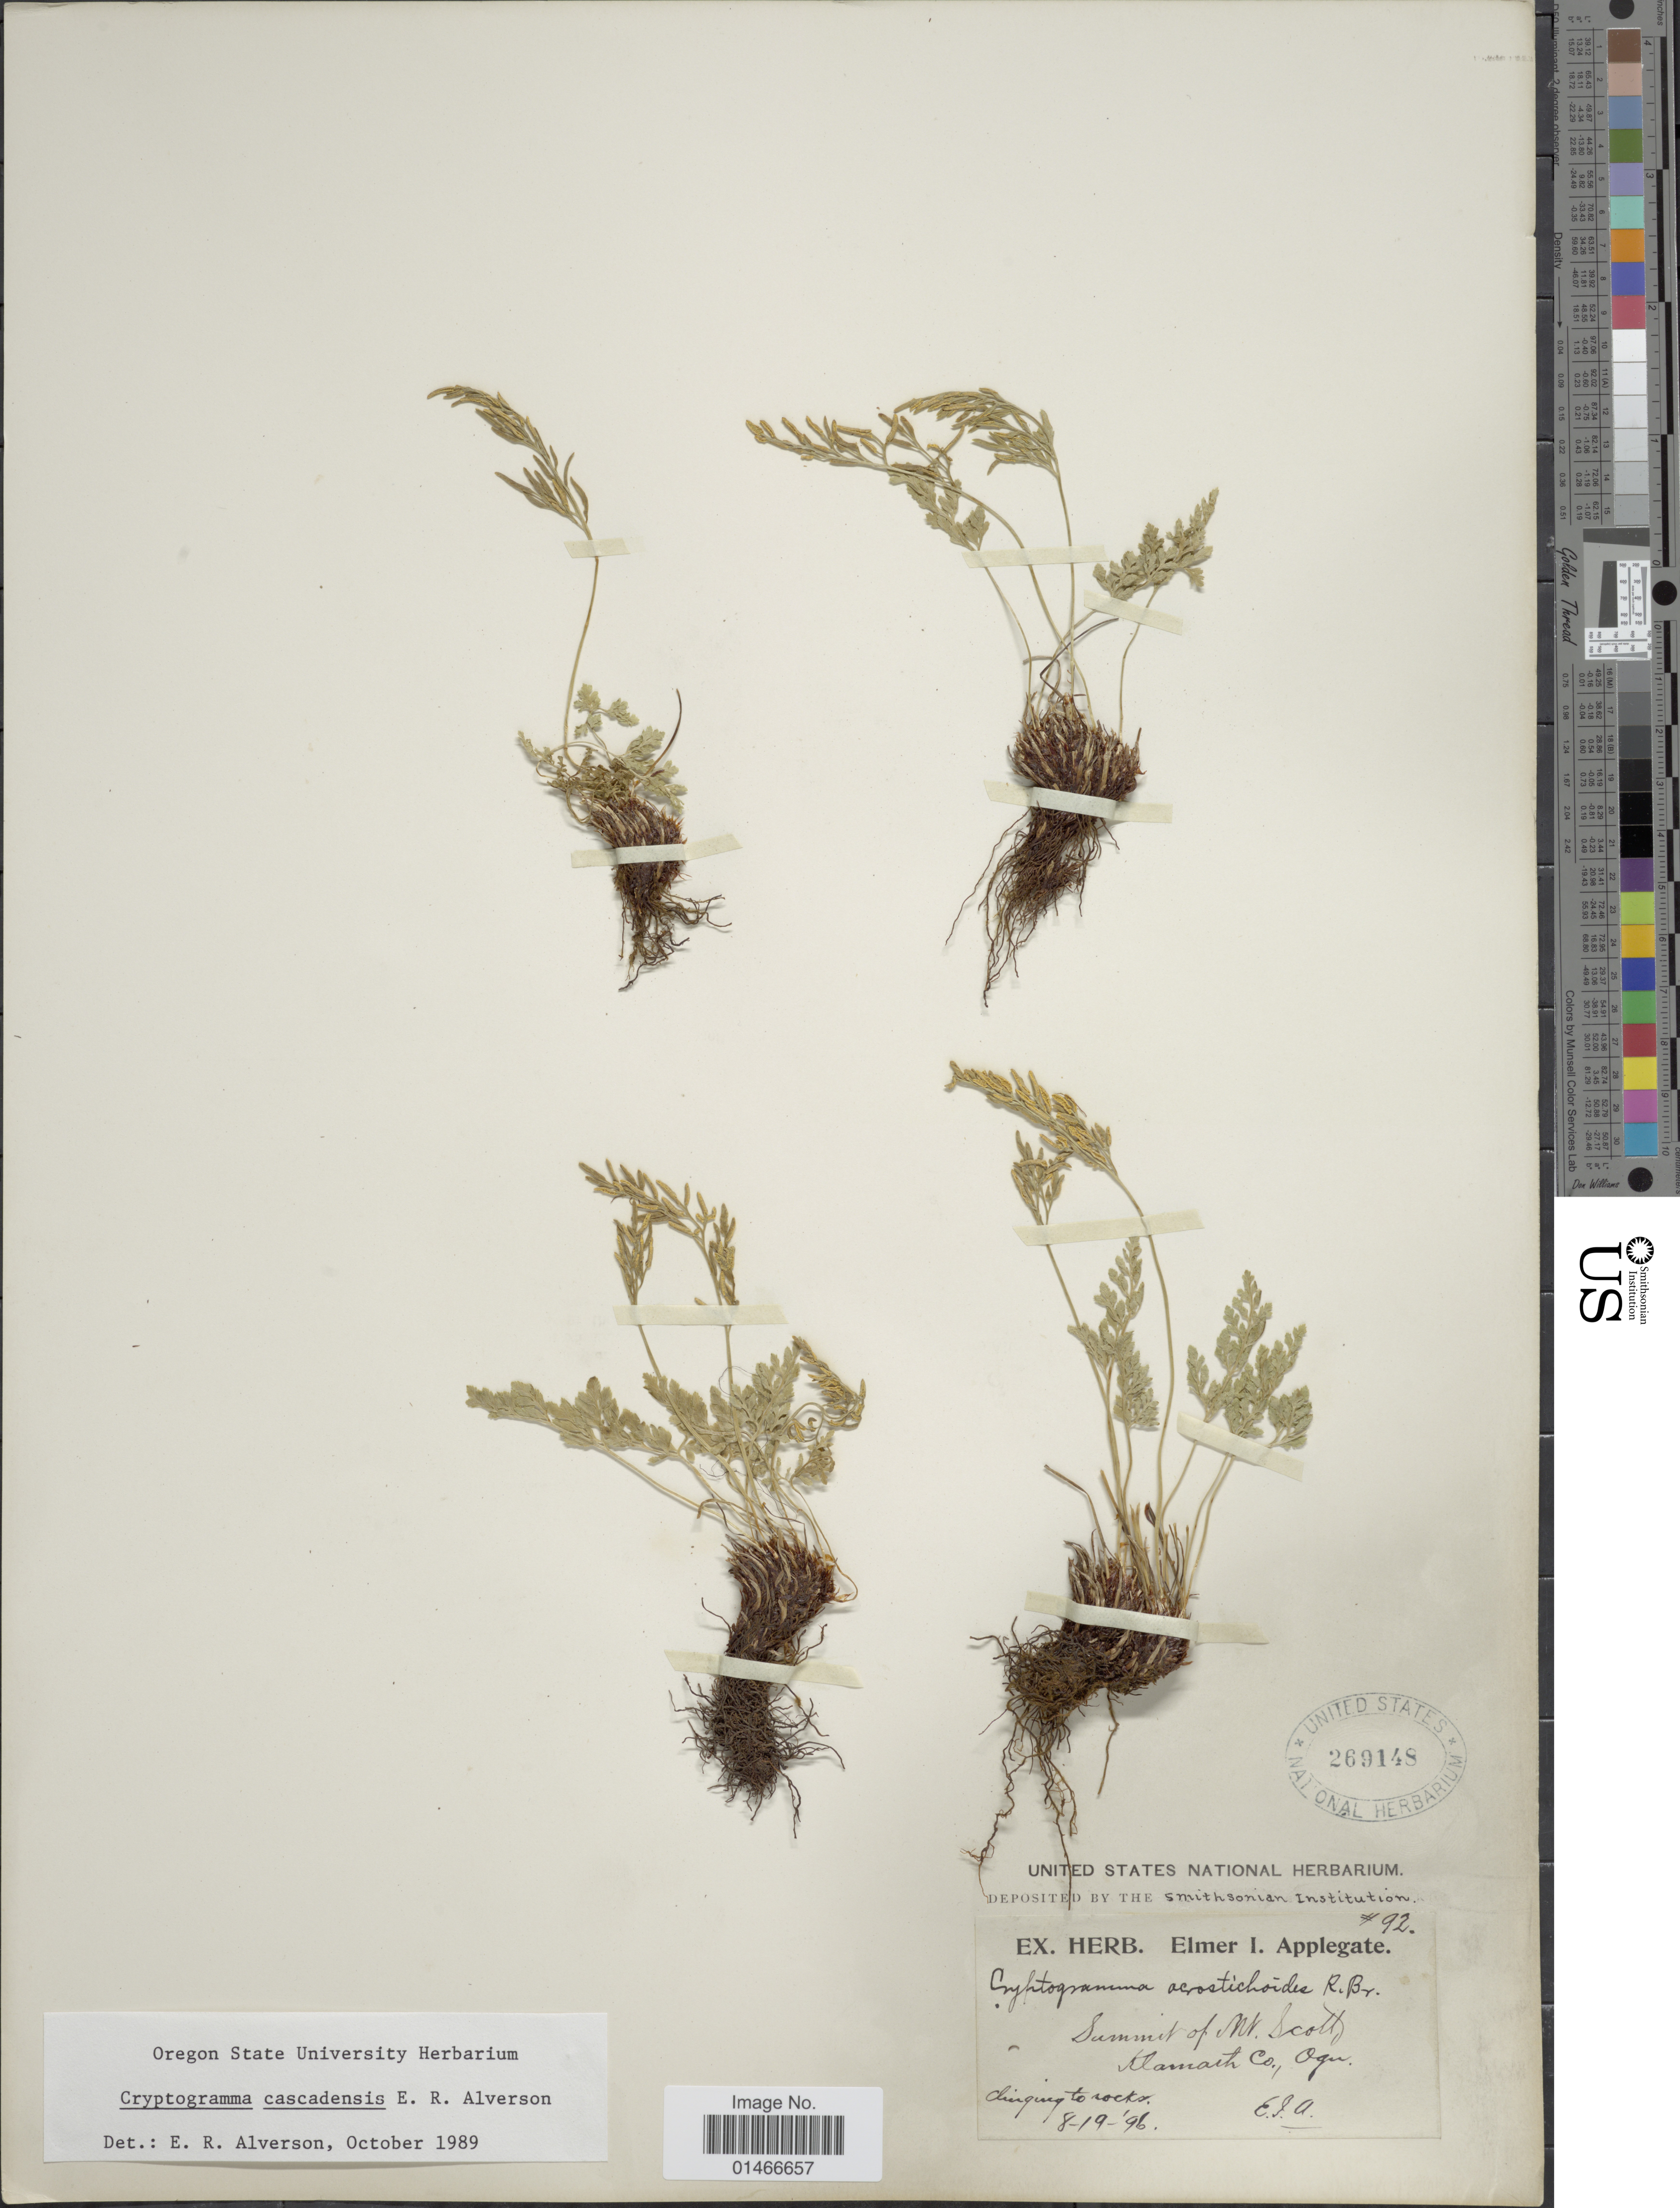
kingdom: Plantae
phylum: Tracheophyta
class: Polypodiopsida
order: Polypodiales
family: Pteridaceae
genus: Cryptogramma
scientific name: Cryptogramma cascadensis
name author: Alverson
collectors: E. I. Applegate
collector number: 92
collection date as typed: Transcribed d/m/y: 19/8/96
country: United States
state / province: Oregon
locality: Summit of Mt. Scott. Klamach Co.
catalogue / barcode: US 269148